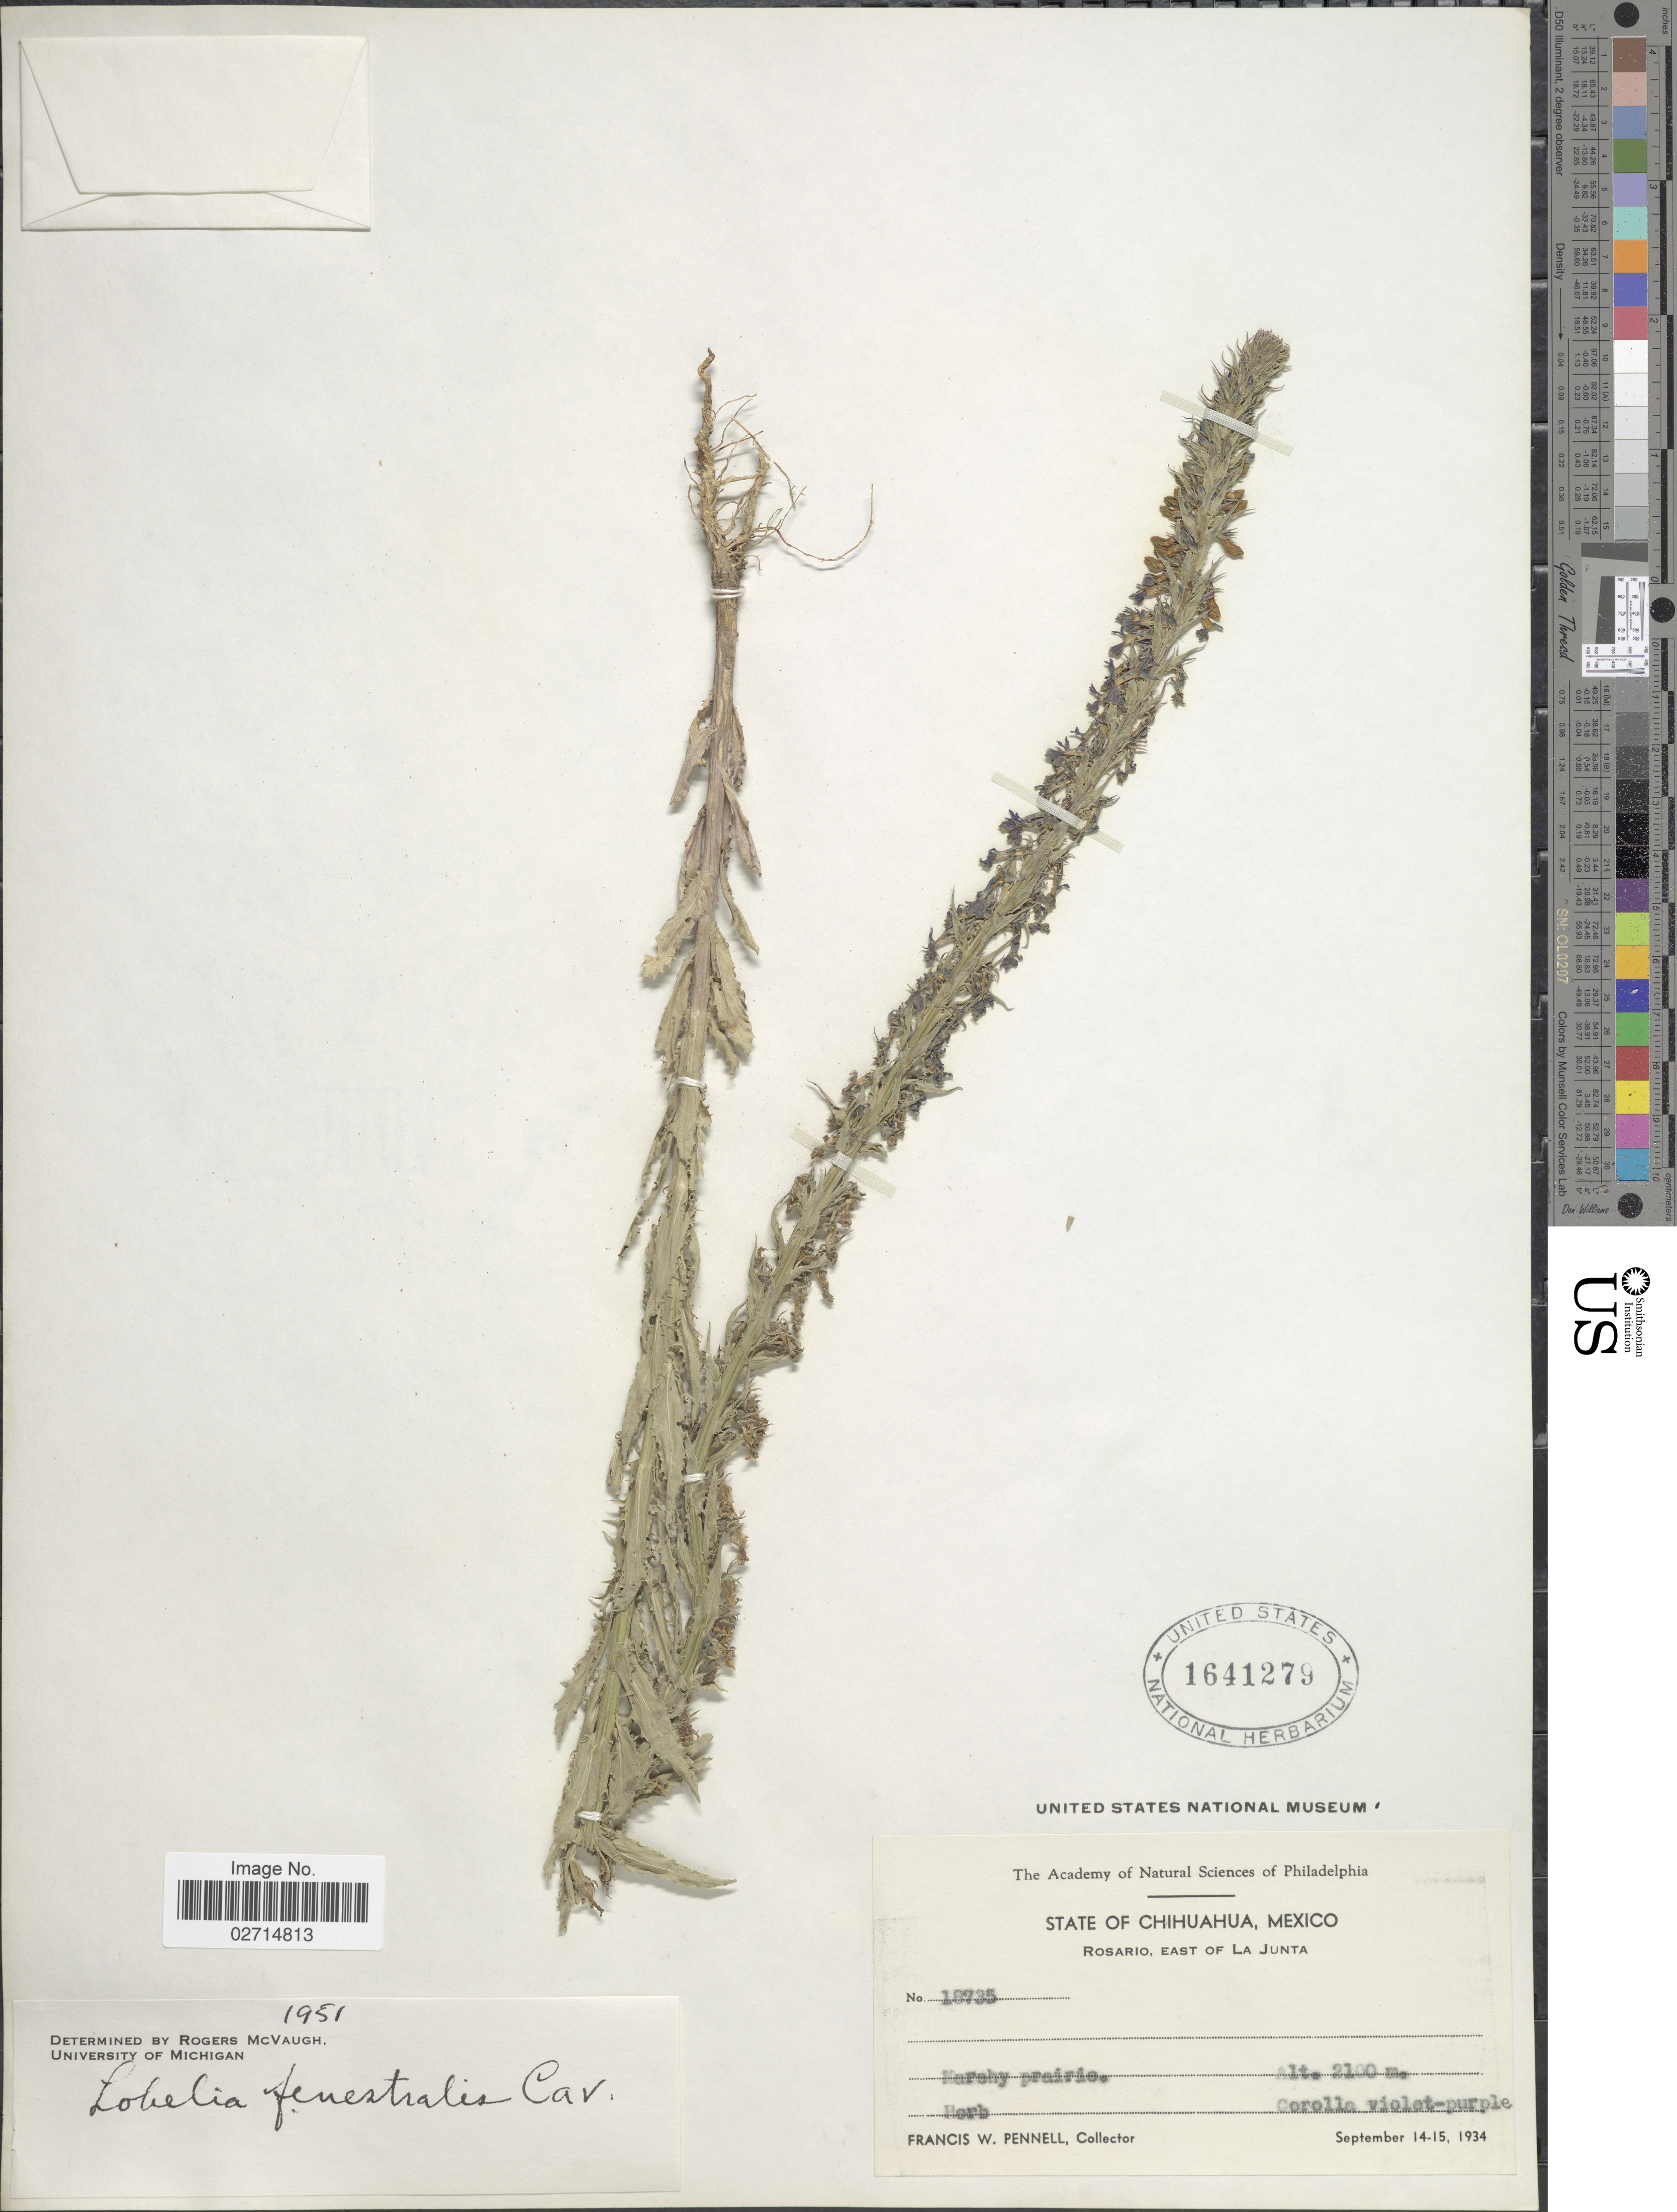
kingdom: Plantae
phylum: Tracheophyta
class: Magnoliopsida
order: Asterales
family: Campanulaceae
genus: Lobelia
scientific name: Lobelia fenestralis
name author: Cav.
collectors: F. W. Pennell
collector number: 18735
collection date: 1934-09-14/1934-09-15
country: Mexico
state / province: Chihuahua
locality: Rosario, east of La Junta.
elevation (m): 2100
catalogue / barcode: US 1641279